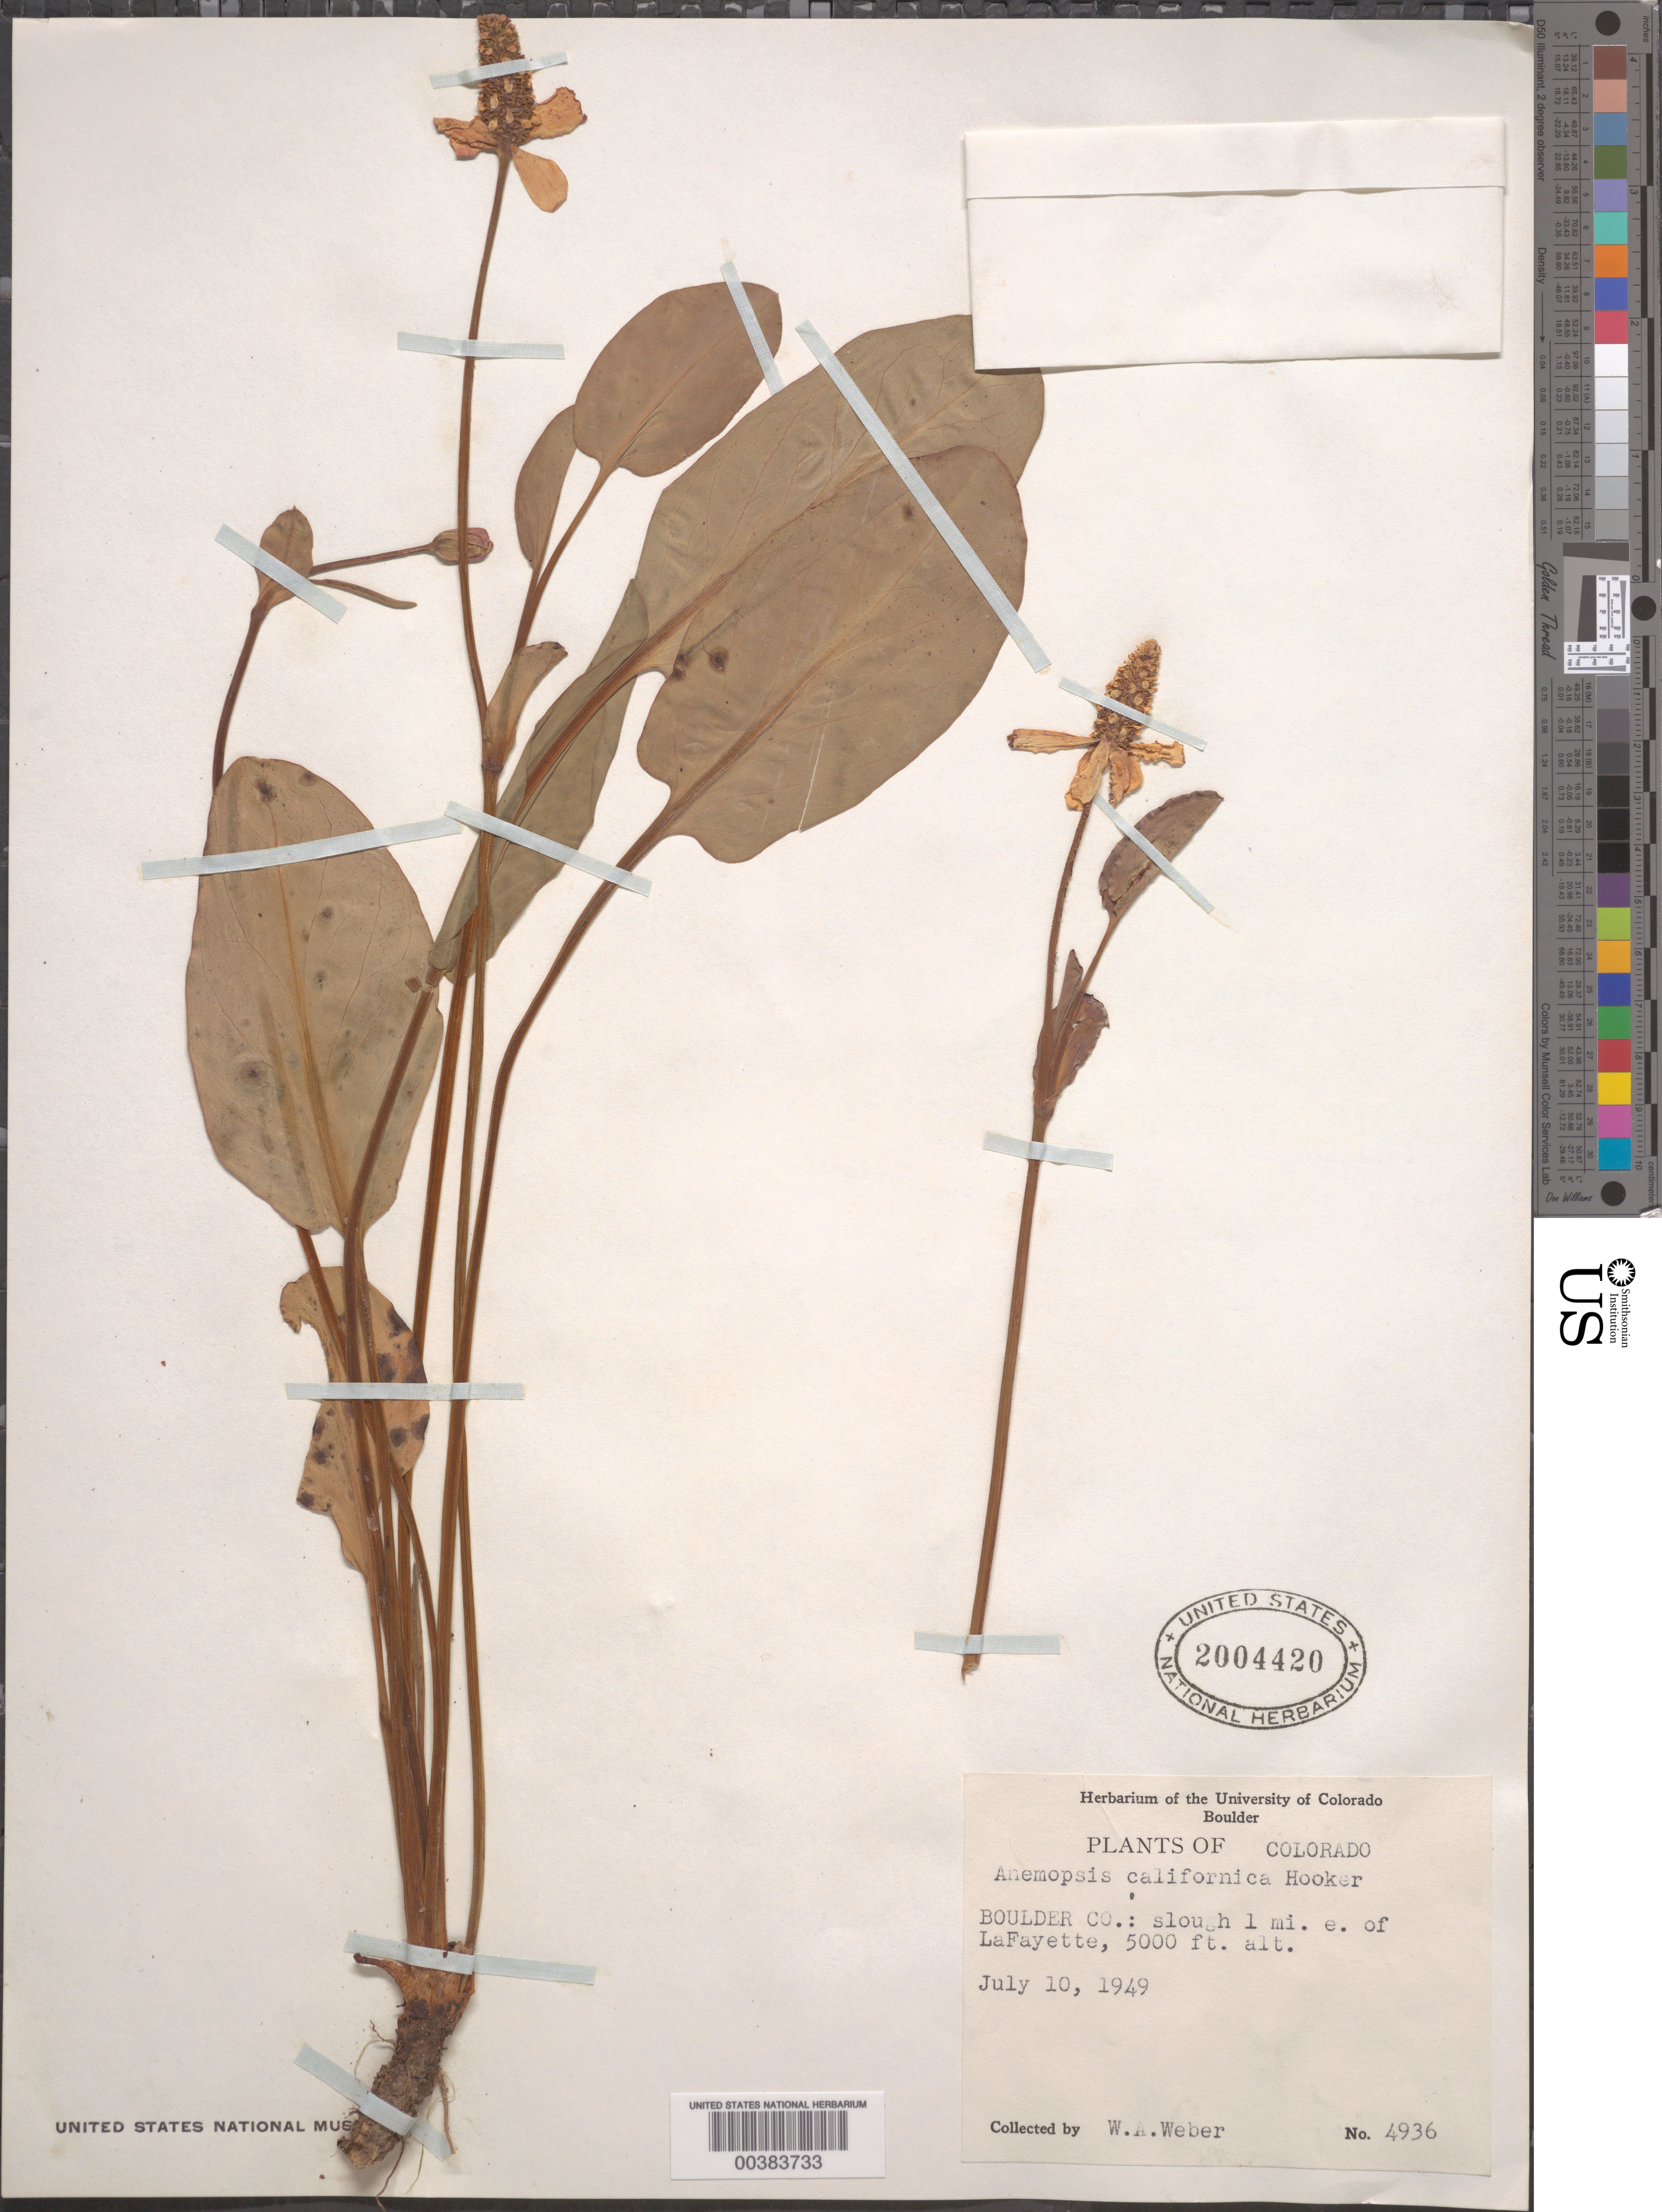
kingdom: Plantae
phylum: Tracheophyta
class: Magnoliopsida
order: Piperales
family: Saururaceae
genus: Anemopsis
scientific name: Anemopsis californica var. typica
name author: Kelso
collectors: W. A. Weber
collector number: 4936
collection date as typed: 10 Jun 1949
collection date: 1949-06-10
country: United States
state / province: Colorado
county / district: Boulder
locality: E of lafayette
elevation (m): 1524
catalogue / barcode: US 2004420